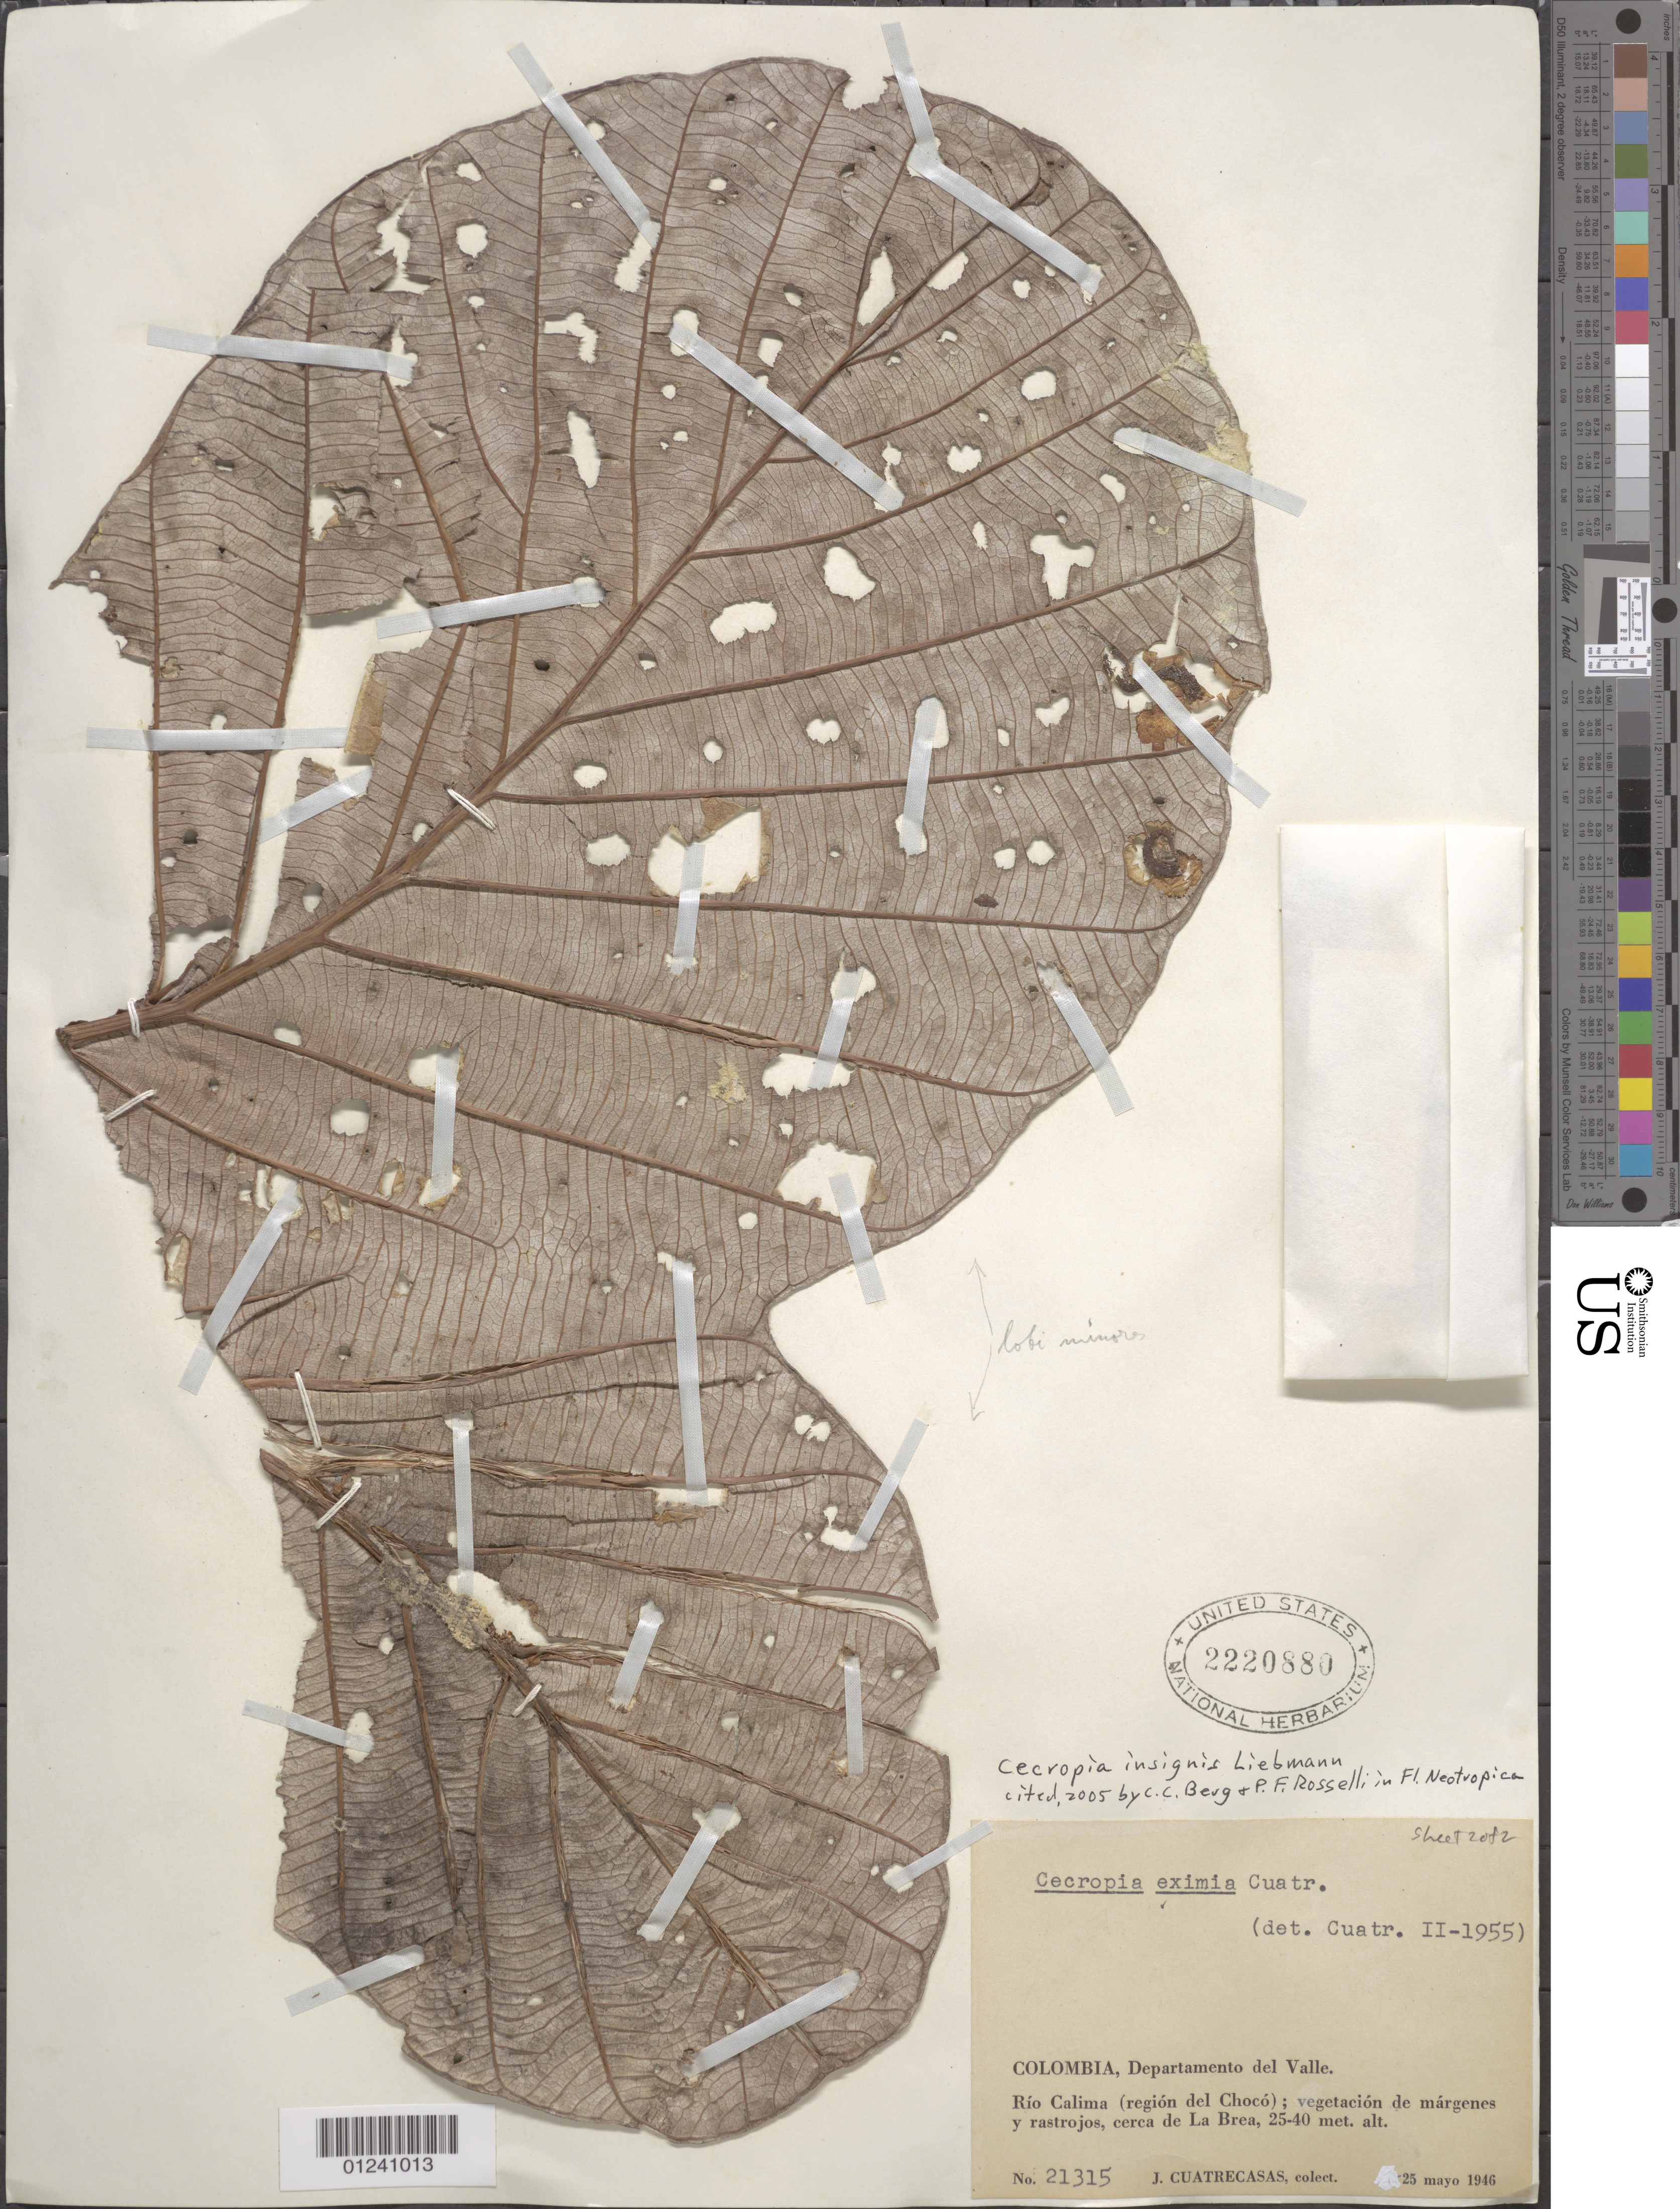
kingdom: Plantae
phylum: Tracheophyta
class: Magnoliopsida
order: Rosales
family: Urticaceae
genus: Cecropia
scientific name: Cecropia insignis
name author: Liebm.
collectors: J. Cuatrecasas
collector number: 21315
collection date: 1946-05-25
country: Colombia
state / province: Valle del Cauca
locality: Rio Calima; vegetacion de margenes y rastrojos, cerca de La Brea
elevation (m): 25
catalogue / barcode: US 2220880